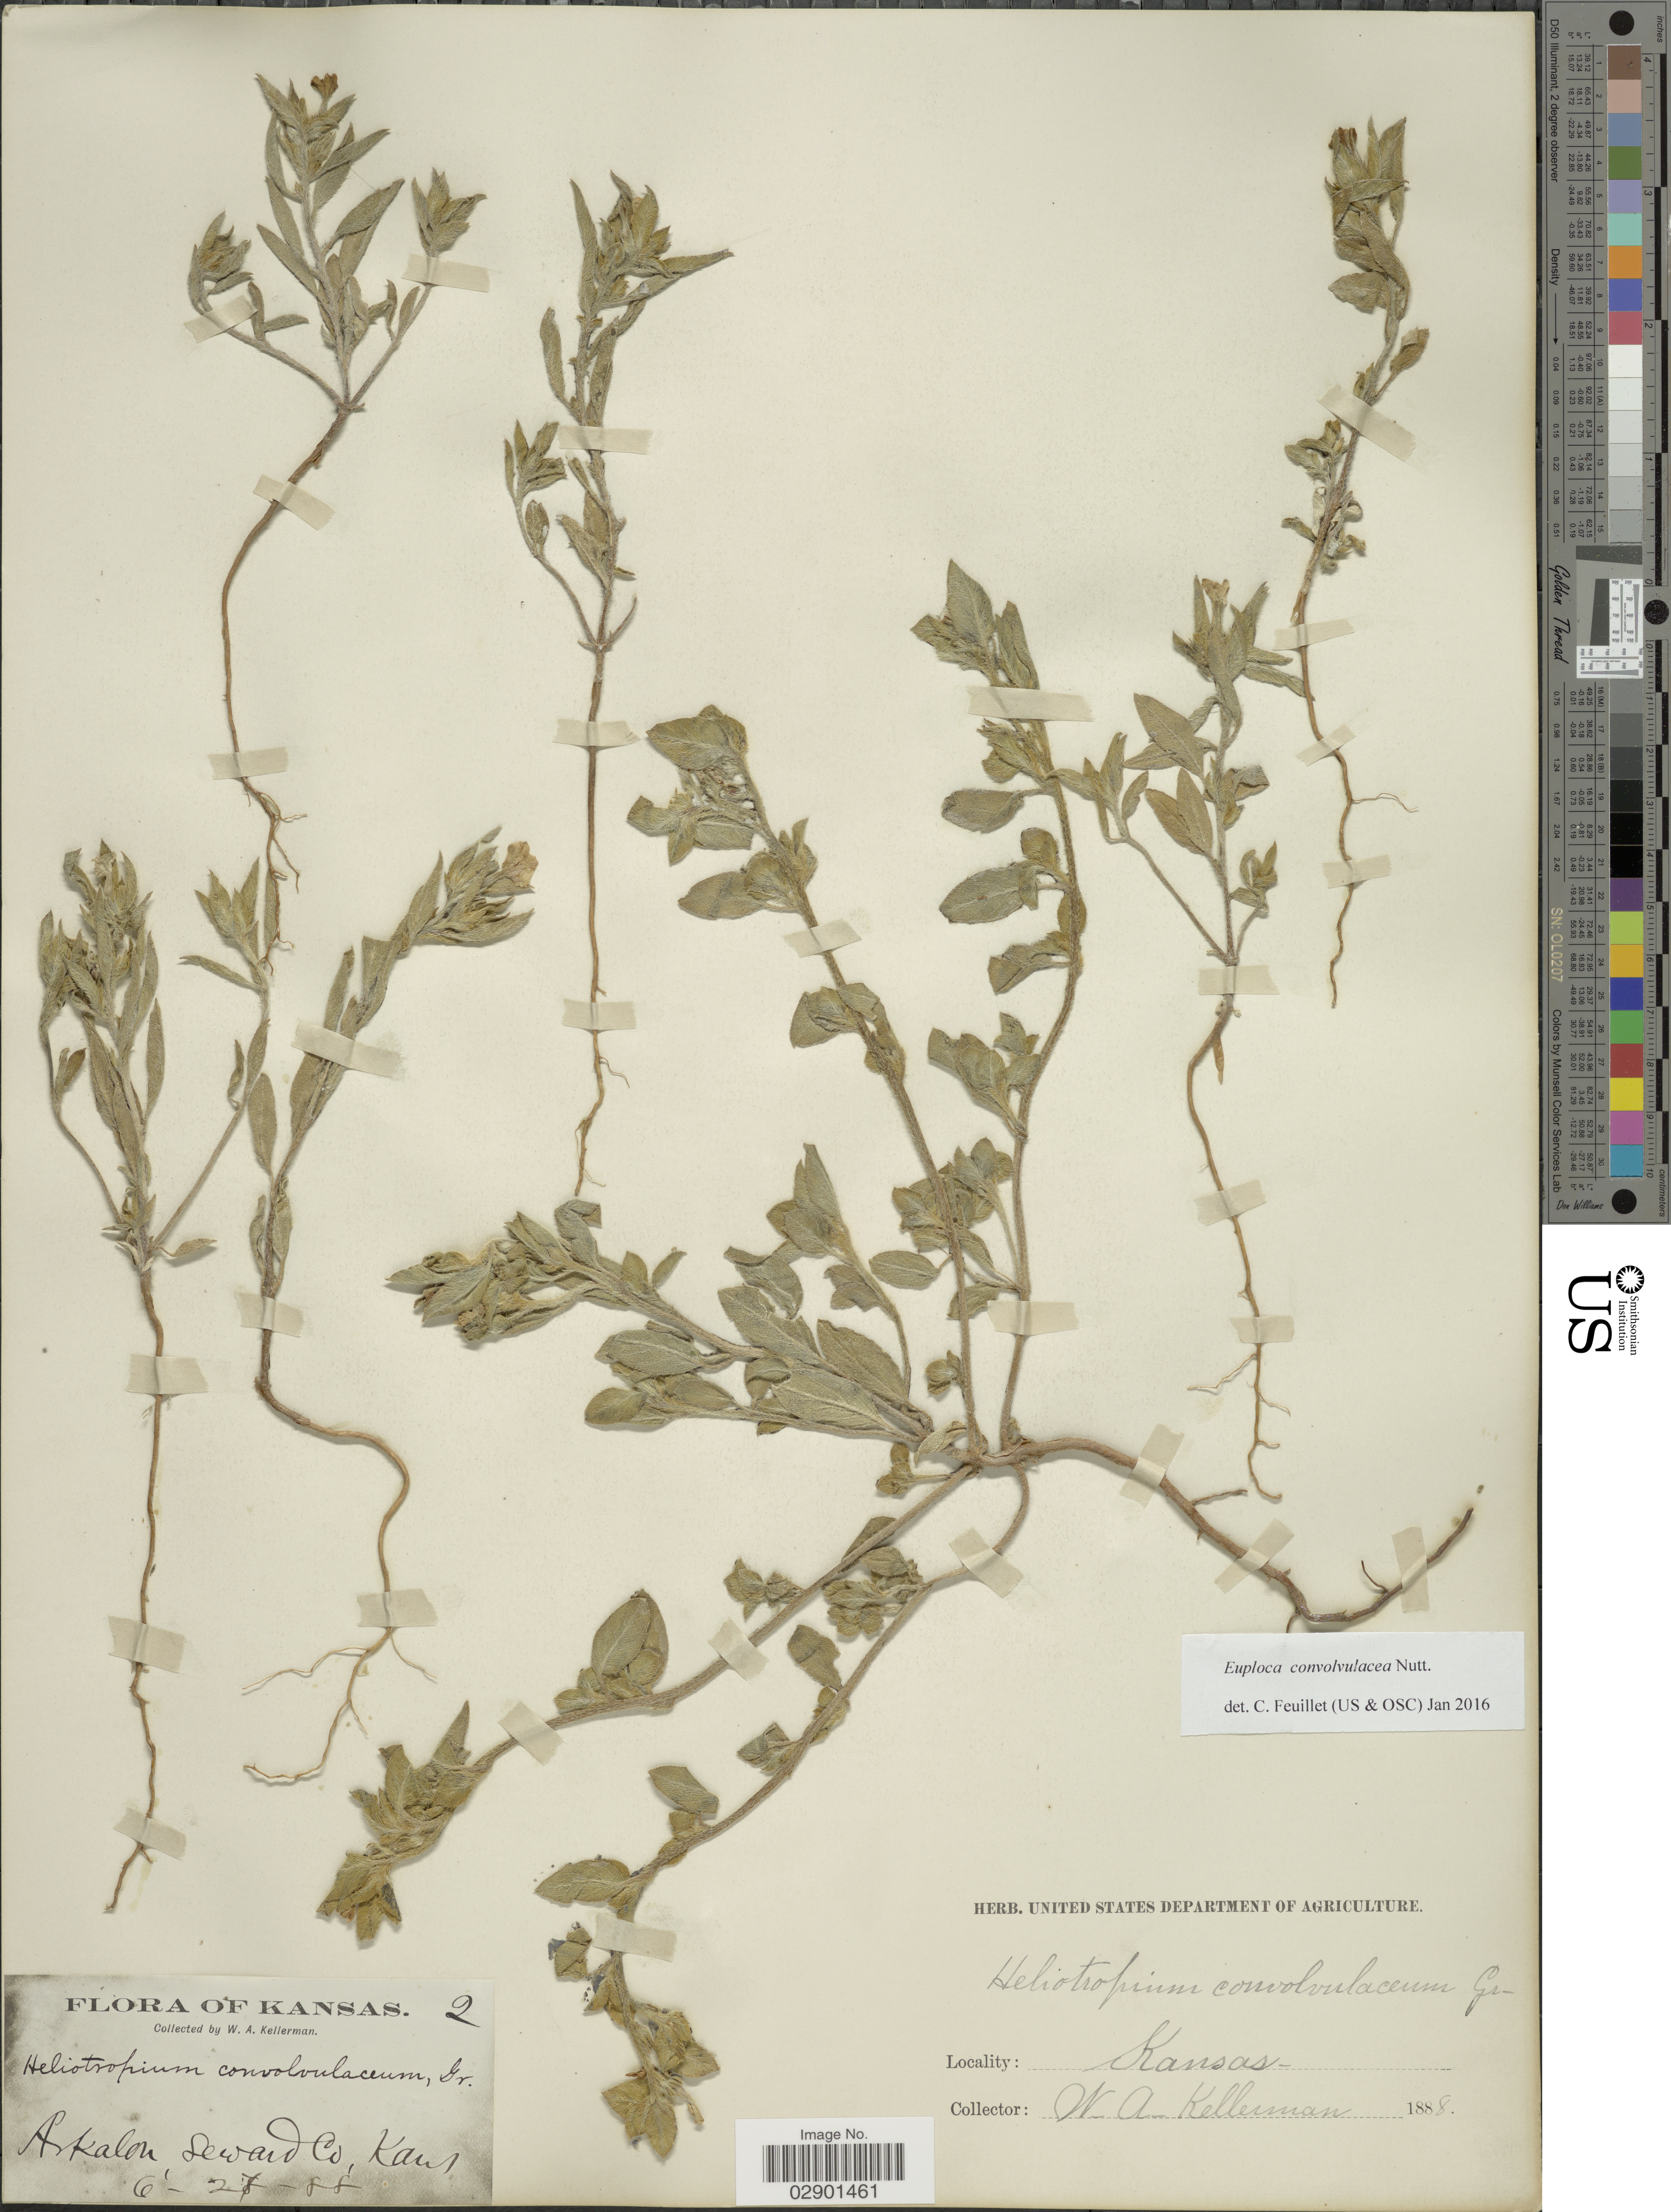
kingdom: Plantae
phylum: Tracheophyta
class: Magnoliopsida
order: Boraginales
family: Heliotropiaceae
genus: Euploca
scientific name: Euploca convolvulacea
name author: Nutt.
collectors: W. Kellerman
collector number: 2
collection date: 1888-06-27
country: United States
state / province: Kansas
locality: Arkalon, Seward Co.